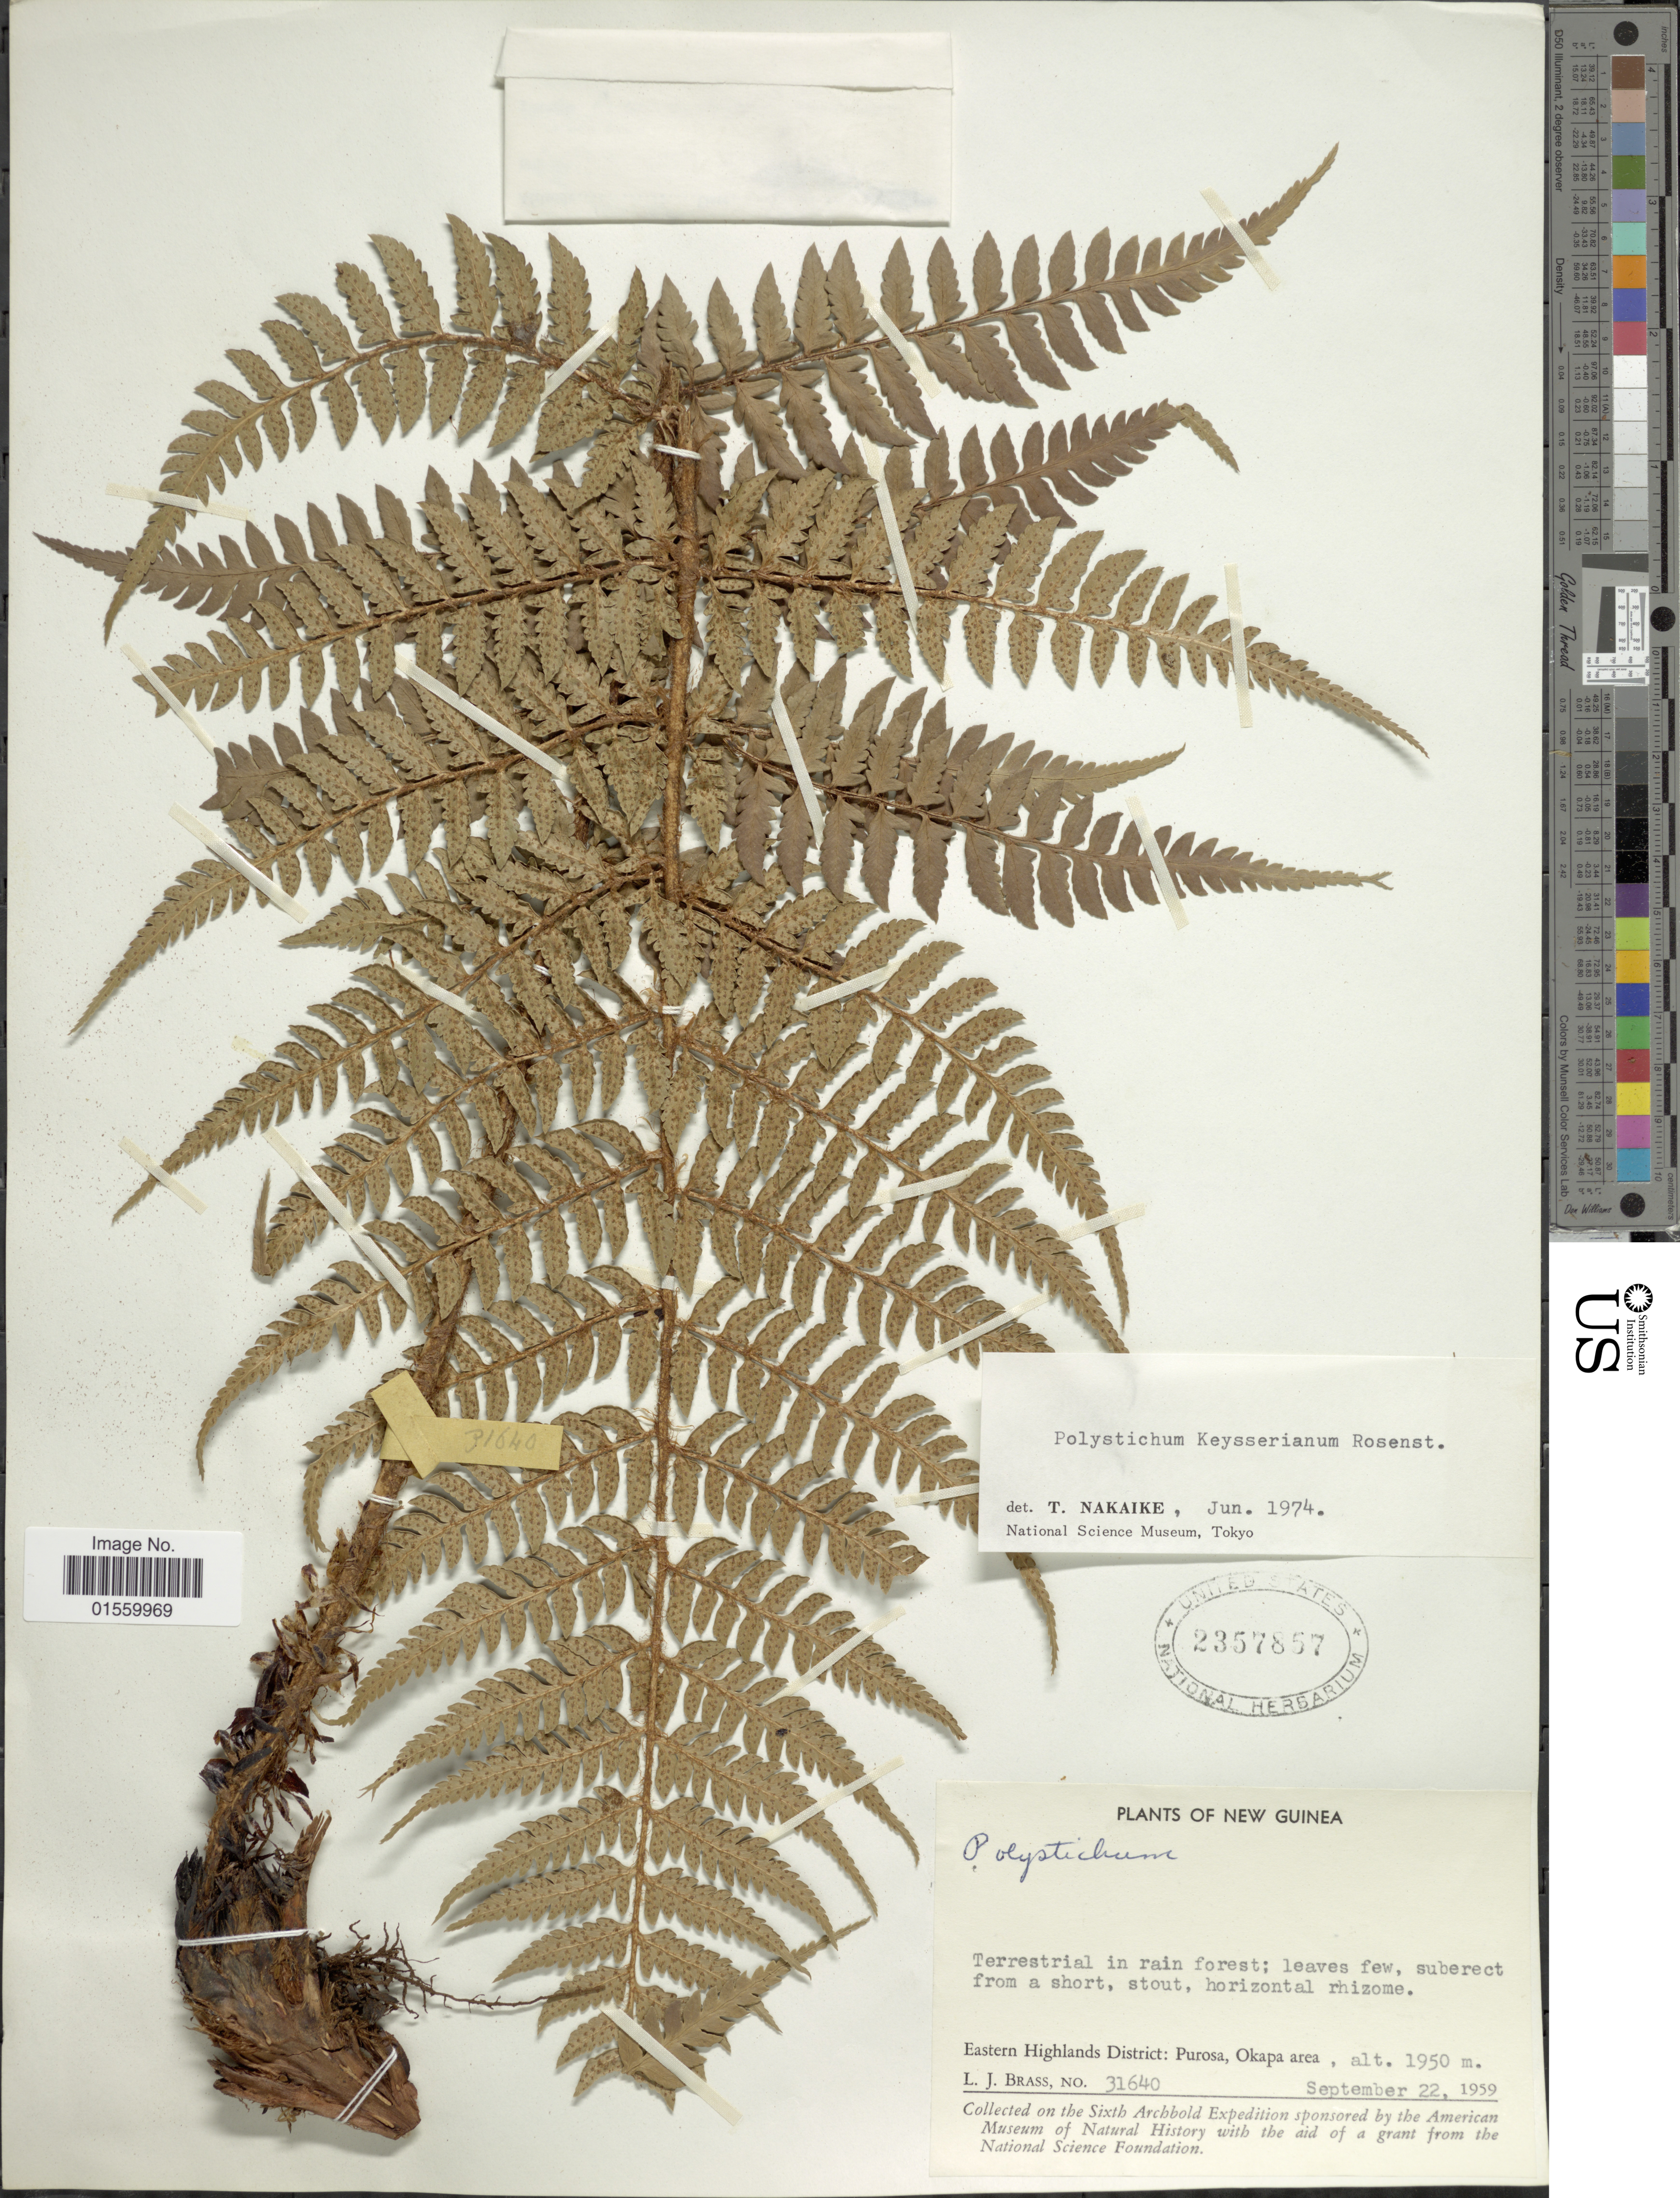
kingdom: Plantae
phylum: Tracheophyta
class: Polypodiopsida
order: Polypodiales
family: Dryopteridaceae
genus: Polystichum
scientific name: Polystichum keysserianum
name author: Rosenst.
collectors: L. J. Brass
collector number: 31640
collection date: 1959-09-22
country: Papua New Guinea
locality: New Guinea, Eastern Highlands District: Purosa, Okapa area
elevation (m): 1950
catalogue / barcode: US 2357857